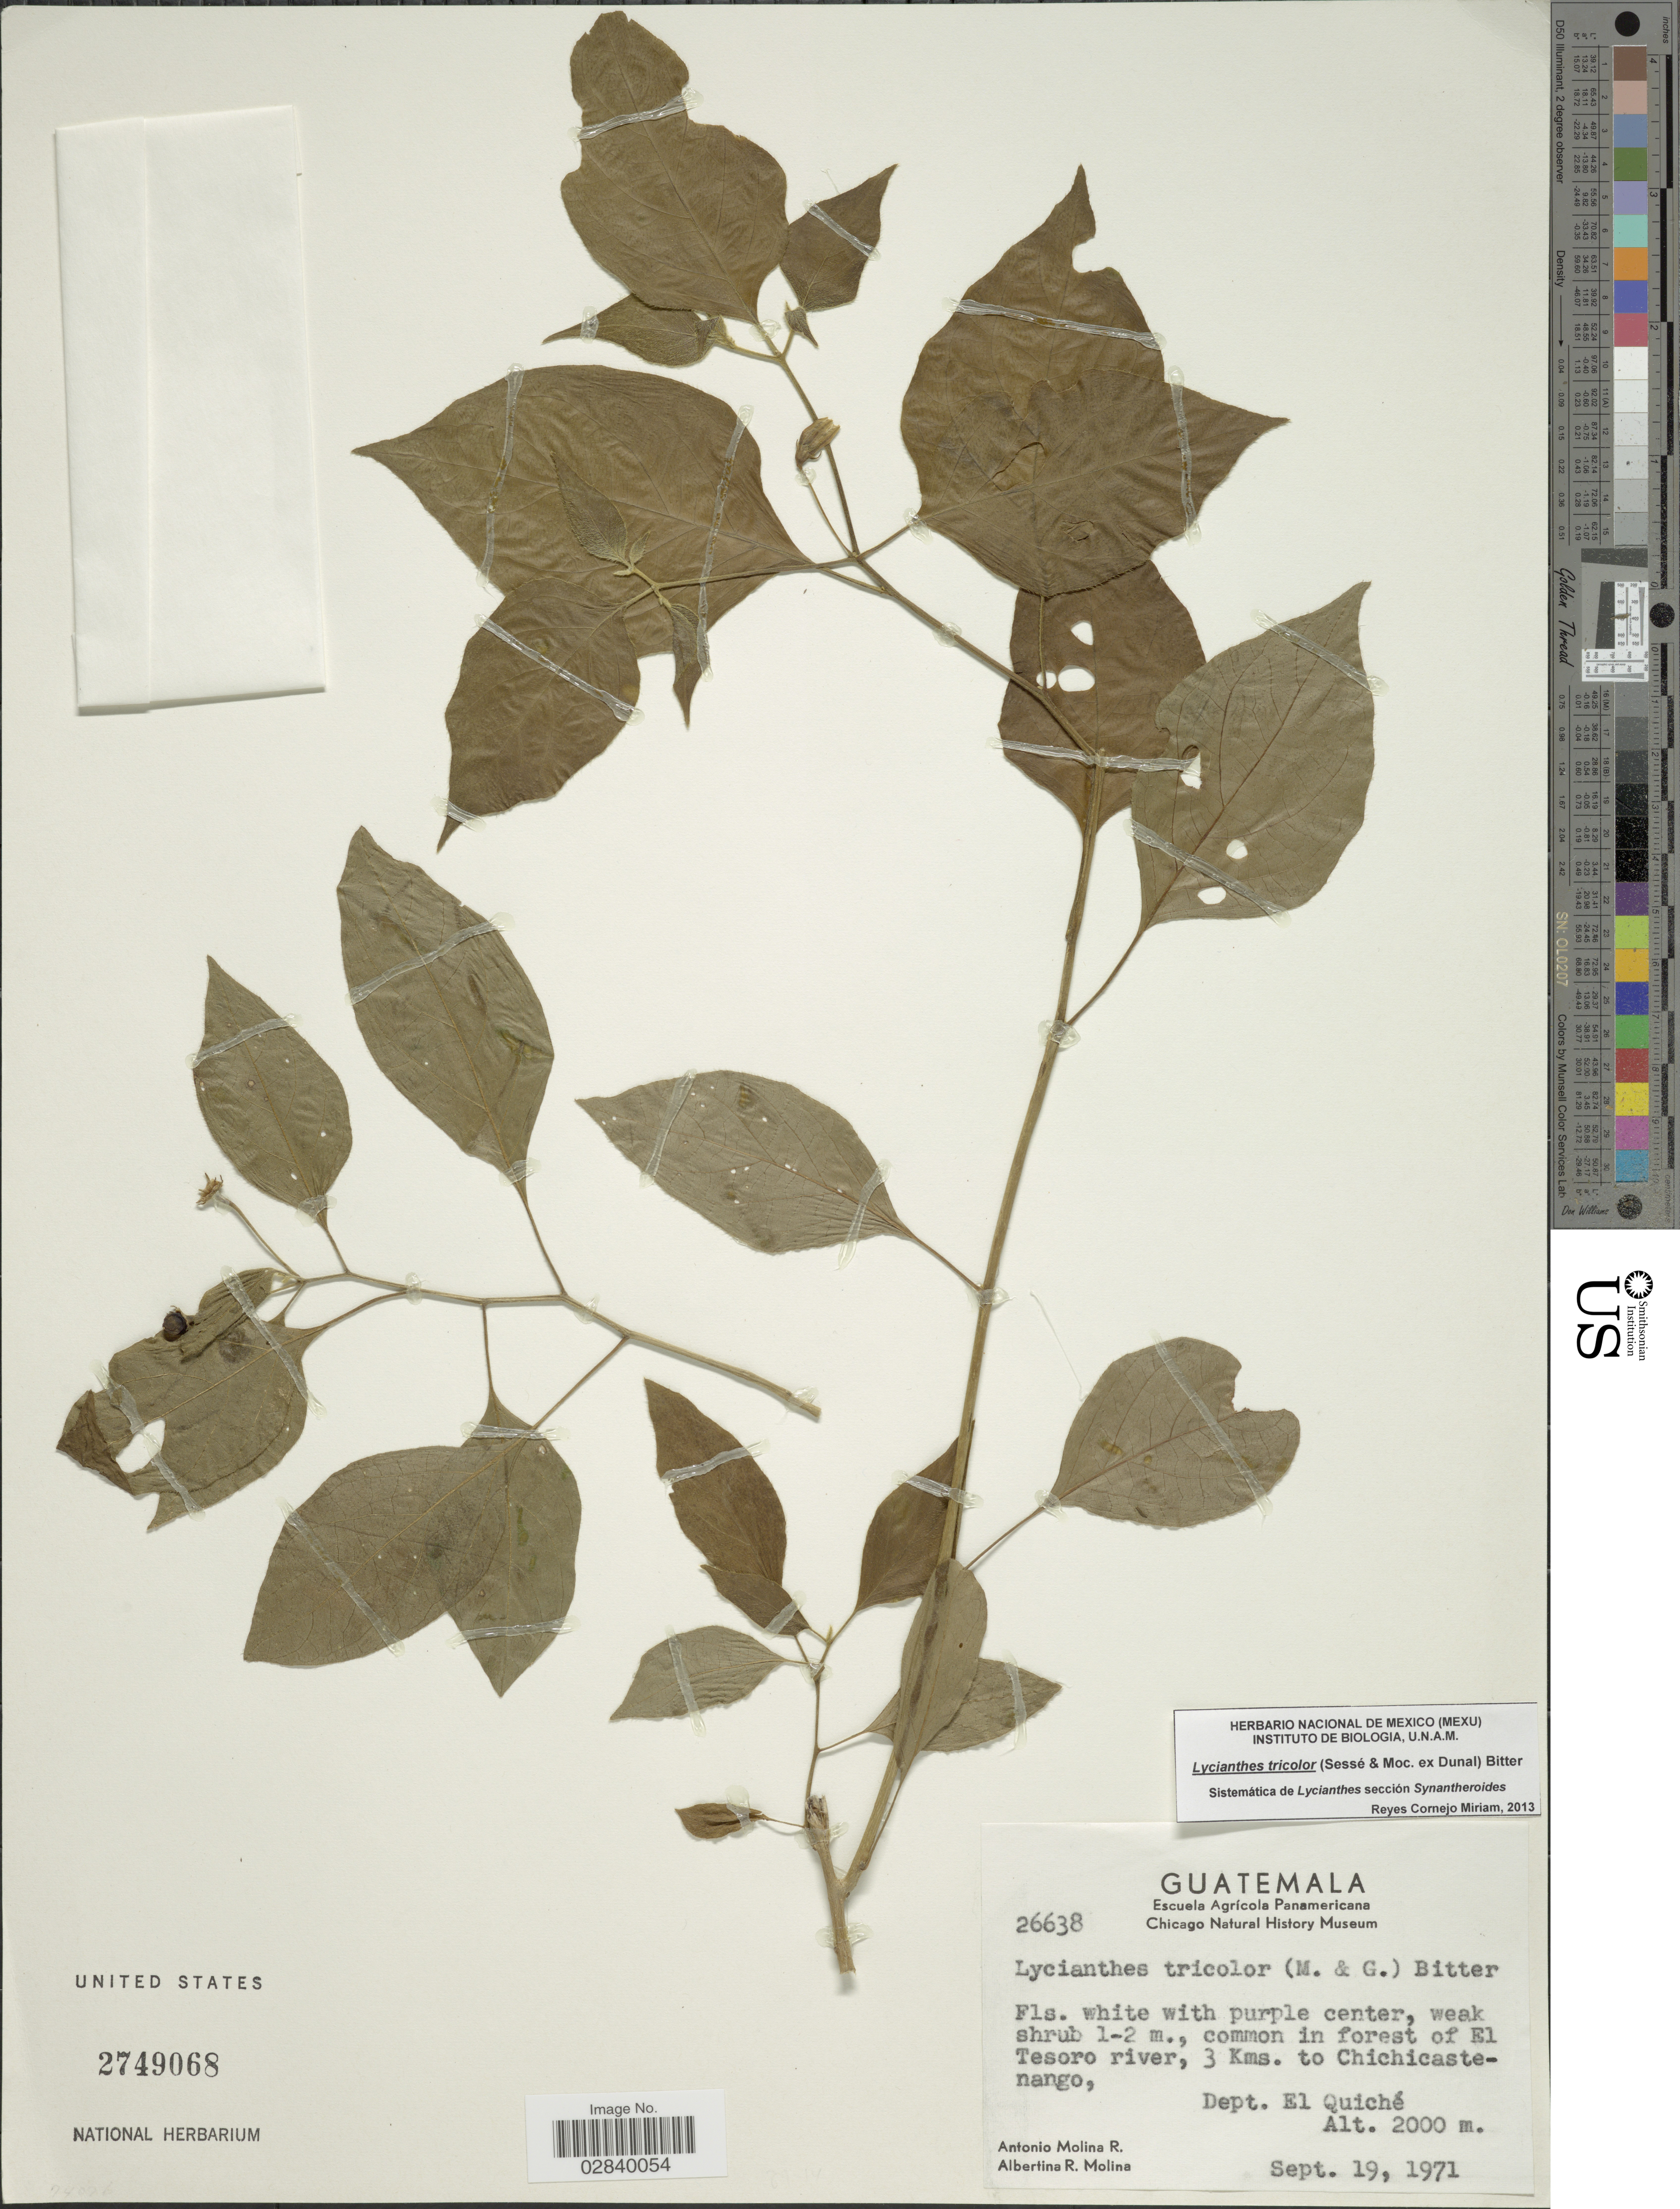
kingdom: Plantae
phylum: Tracheophyta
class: Magnoliopsida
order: Solanales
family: Solanaceae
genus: Lycianthes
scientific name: Lycianthes tricolor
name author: (Dunal) Bitter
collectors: A. Molina R. & A. R. Molina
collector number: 26638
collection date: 1971-09-19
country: Guatemala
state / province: El Quiché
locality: Common in forest of El Tesoro river, 3 Kms. to Chichicastenango, Dept. El Quiché.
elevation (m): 2000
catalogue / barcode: US 2749068